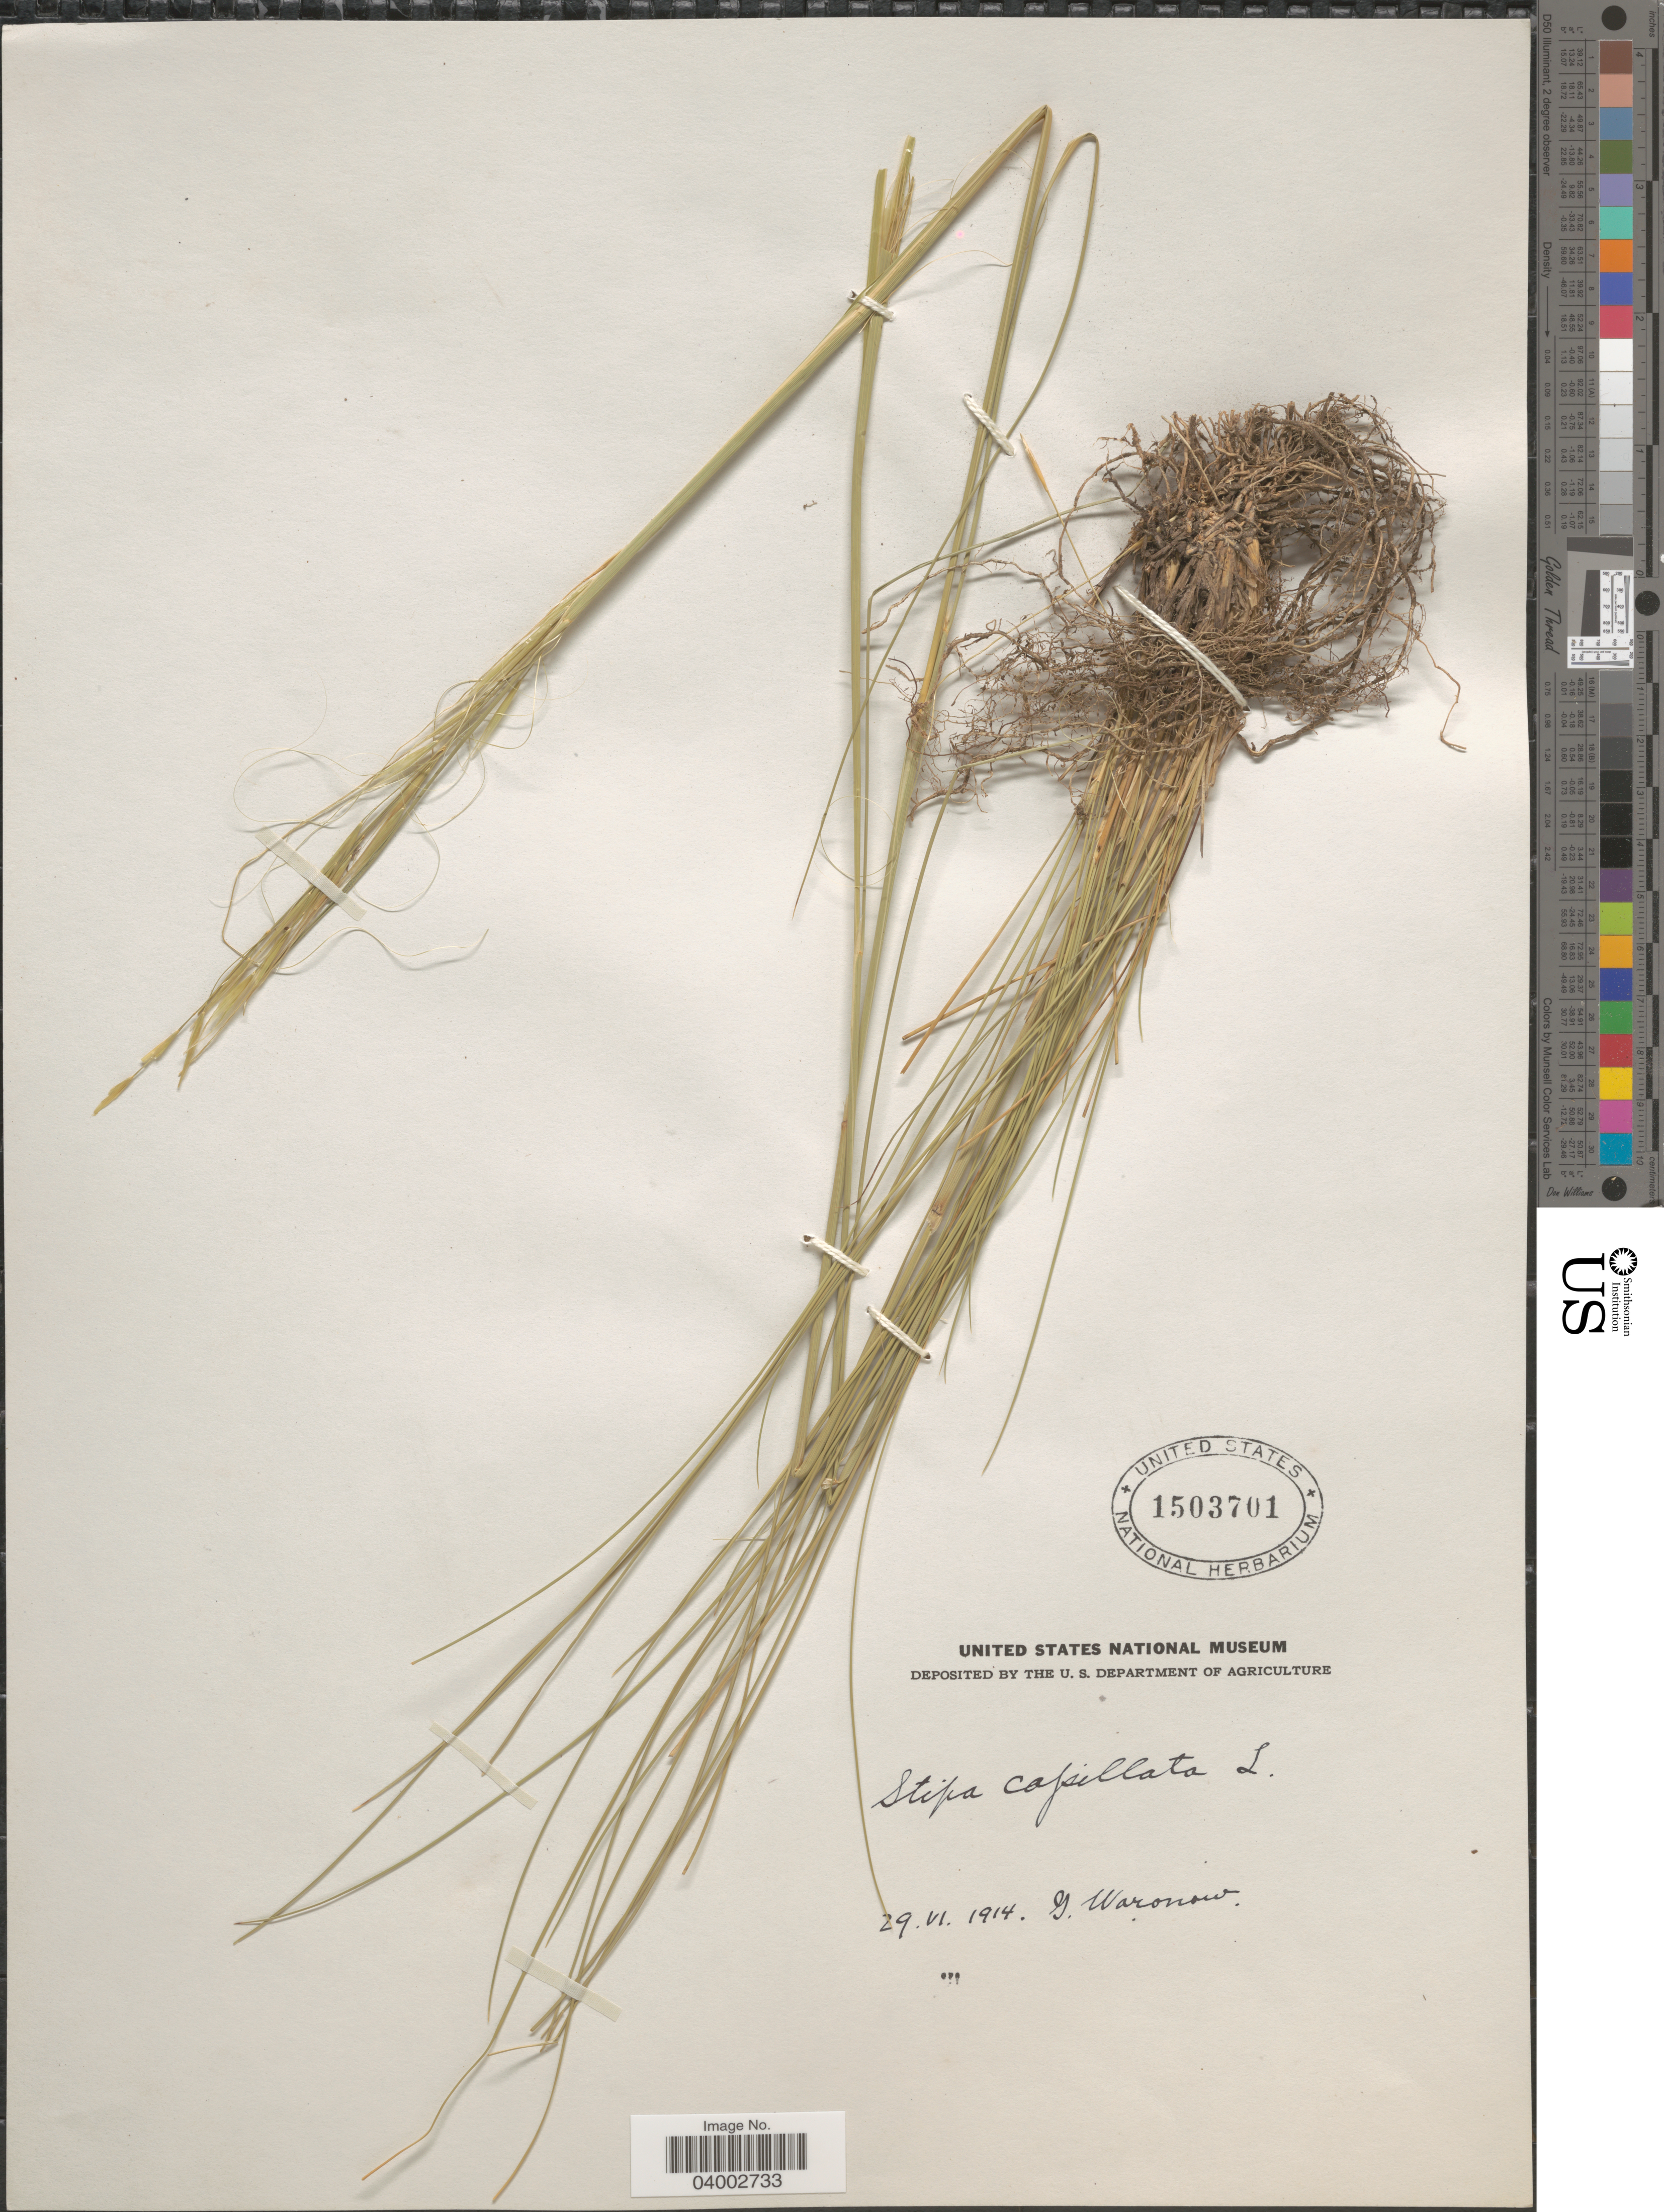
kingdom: Plantae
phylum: Tracheophyta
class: Liliopsida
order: Poales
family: Poaceae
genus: Stipa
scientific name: Stipa capillata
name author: L.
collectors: G. Woronow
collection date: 1914-06-29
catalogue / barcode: US 1503701